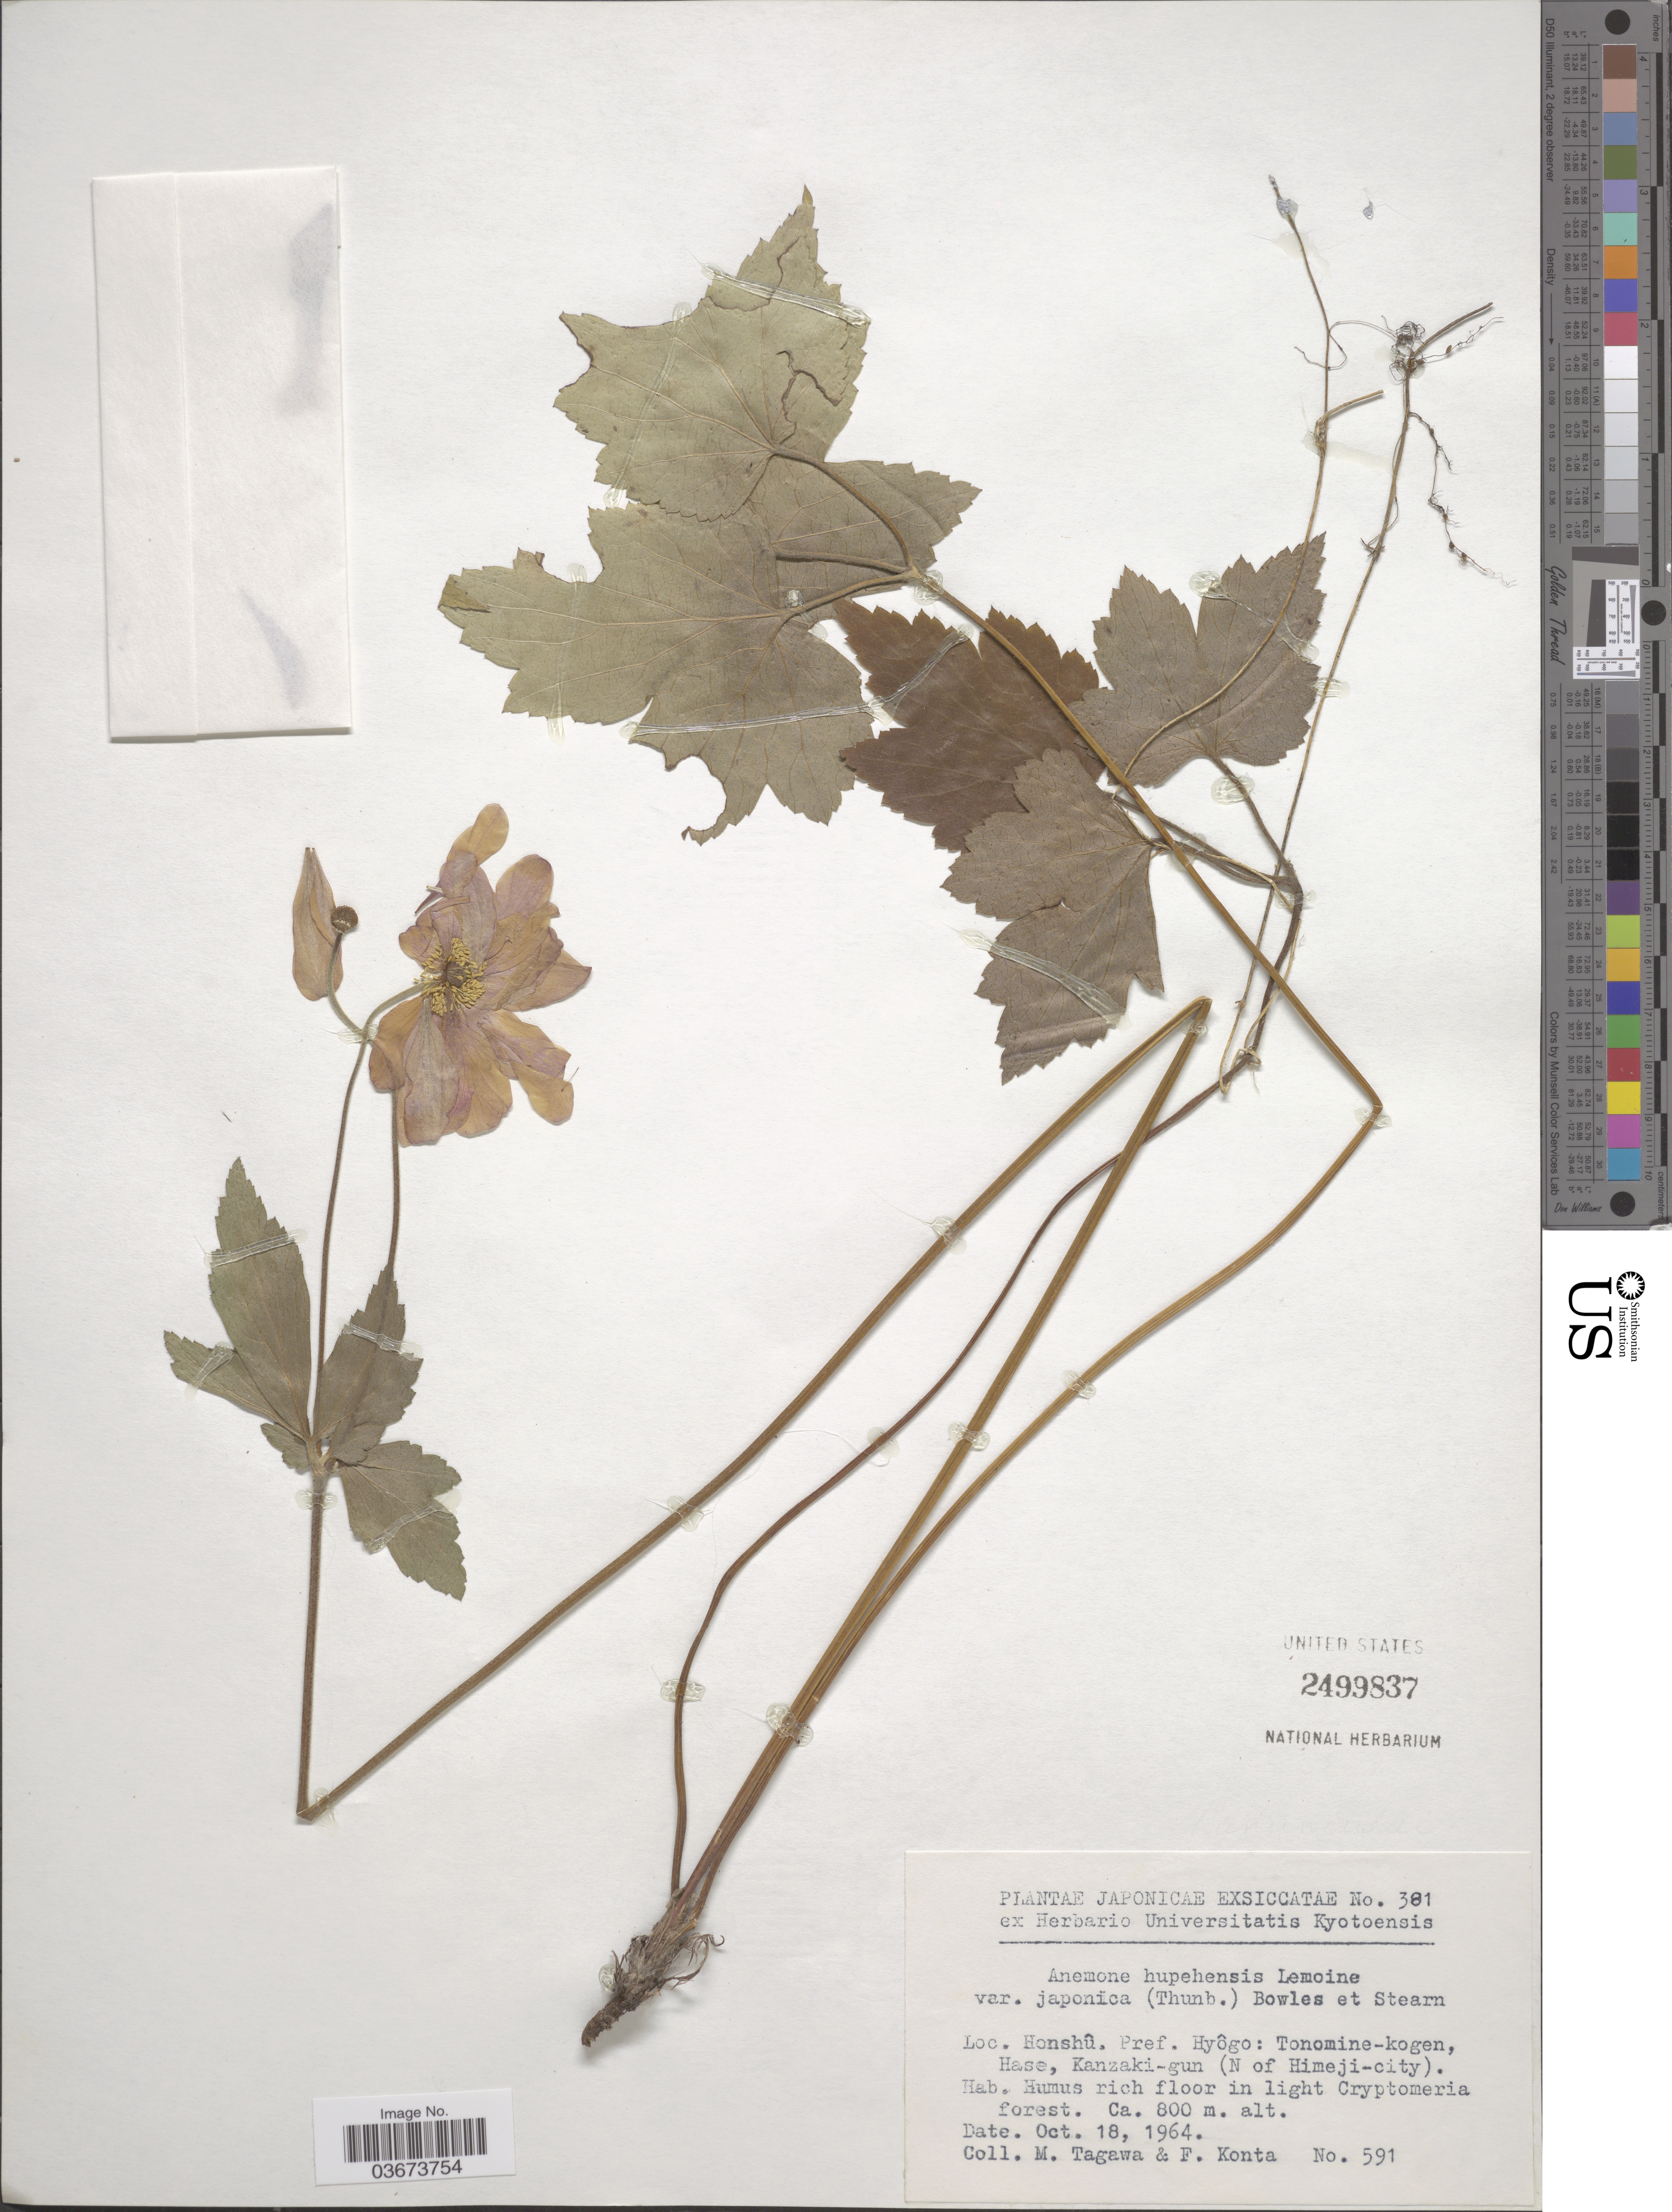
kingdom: Plantae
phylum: Tracheophyta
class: Magnoliopsida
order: Ranunculales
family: Ranunculaceae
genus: Anemone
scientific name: Anemone hupehensis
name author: (É. Lemoine) É. Lemoine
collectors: M. Tagawa & F. Konta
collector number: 591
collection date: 1964-10-18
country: Japan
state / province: Hyogo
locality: Honshû, Pref. Hyôgo: Tonomine-kogen, Hase, Kanzaki-gun (N of Himeji-city).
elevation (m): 800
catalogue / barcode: US 2499837